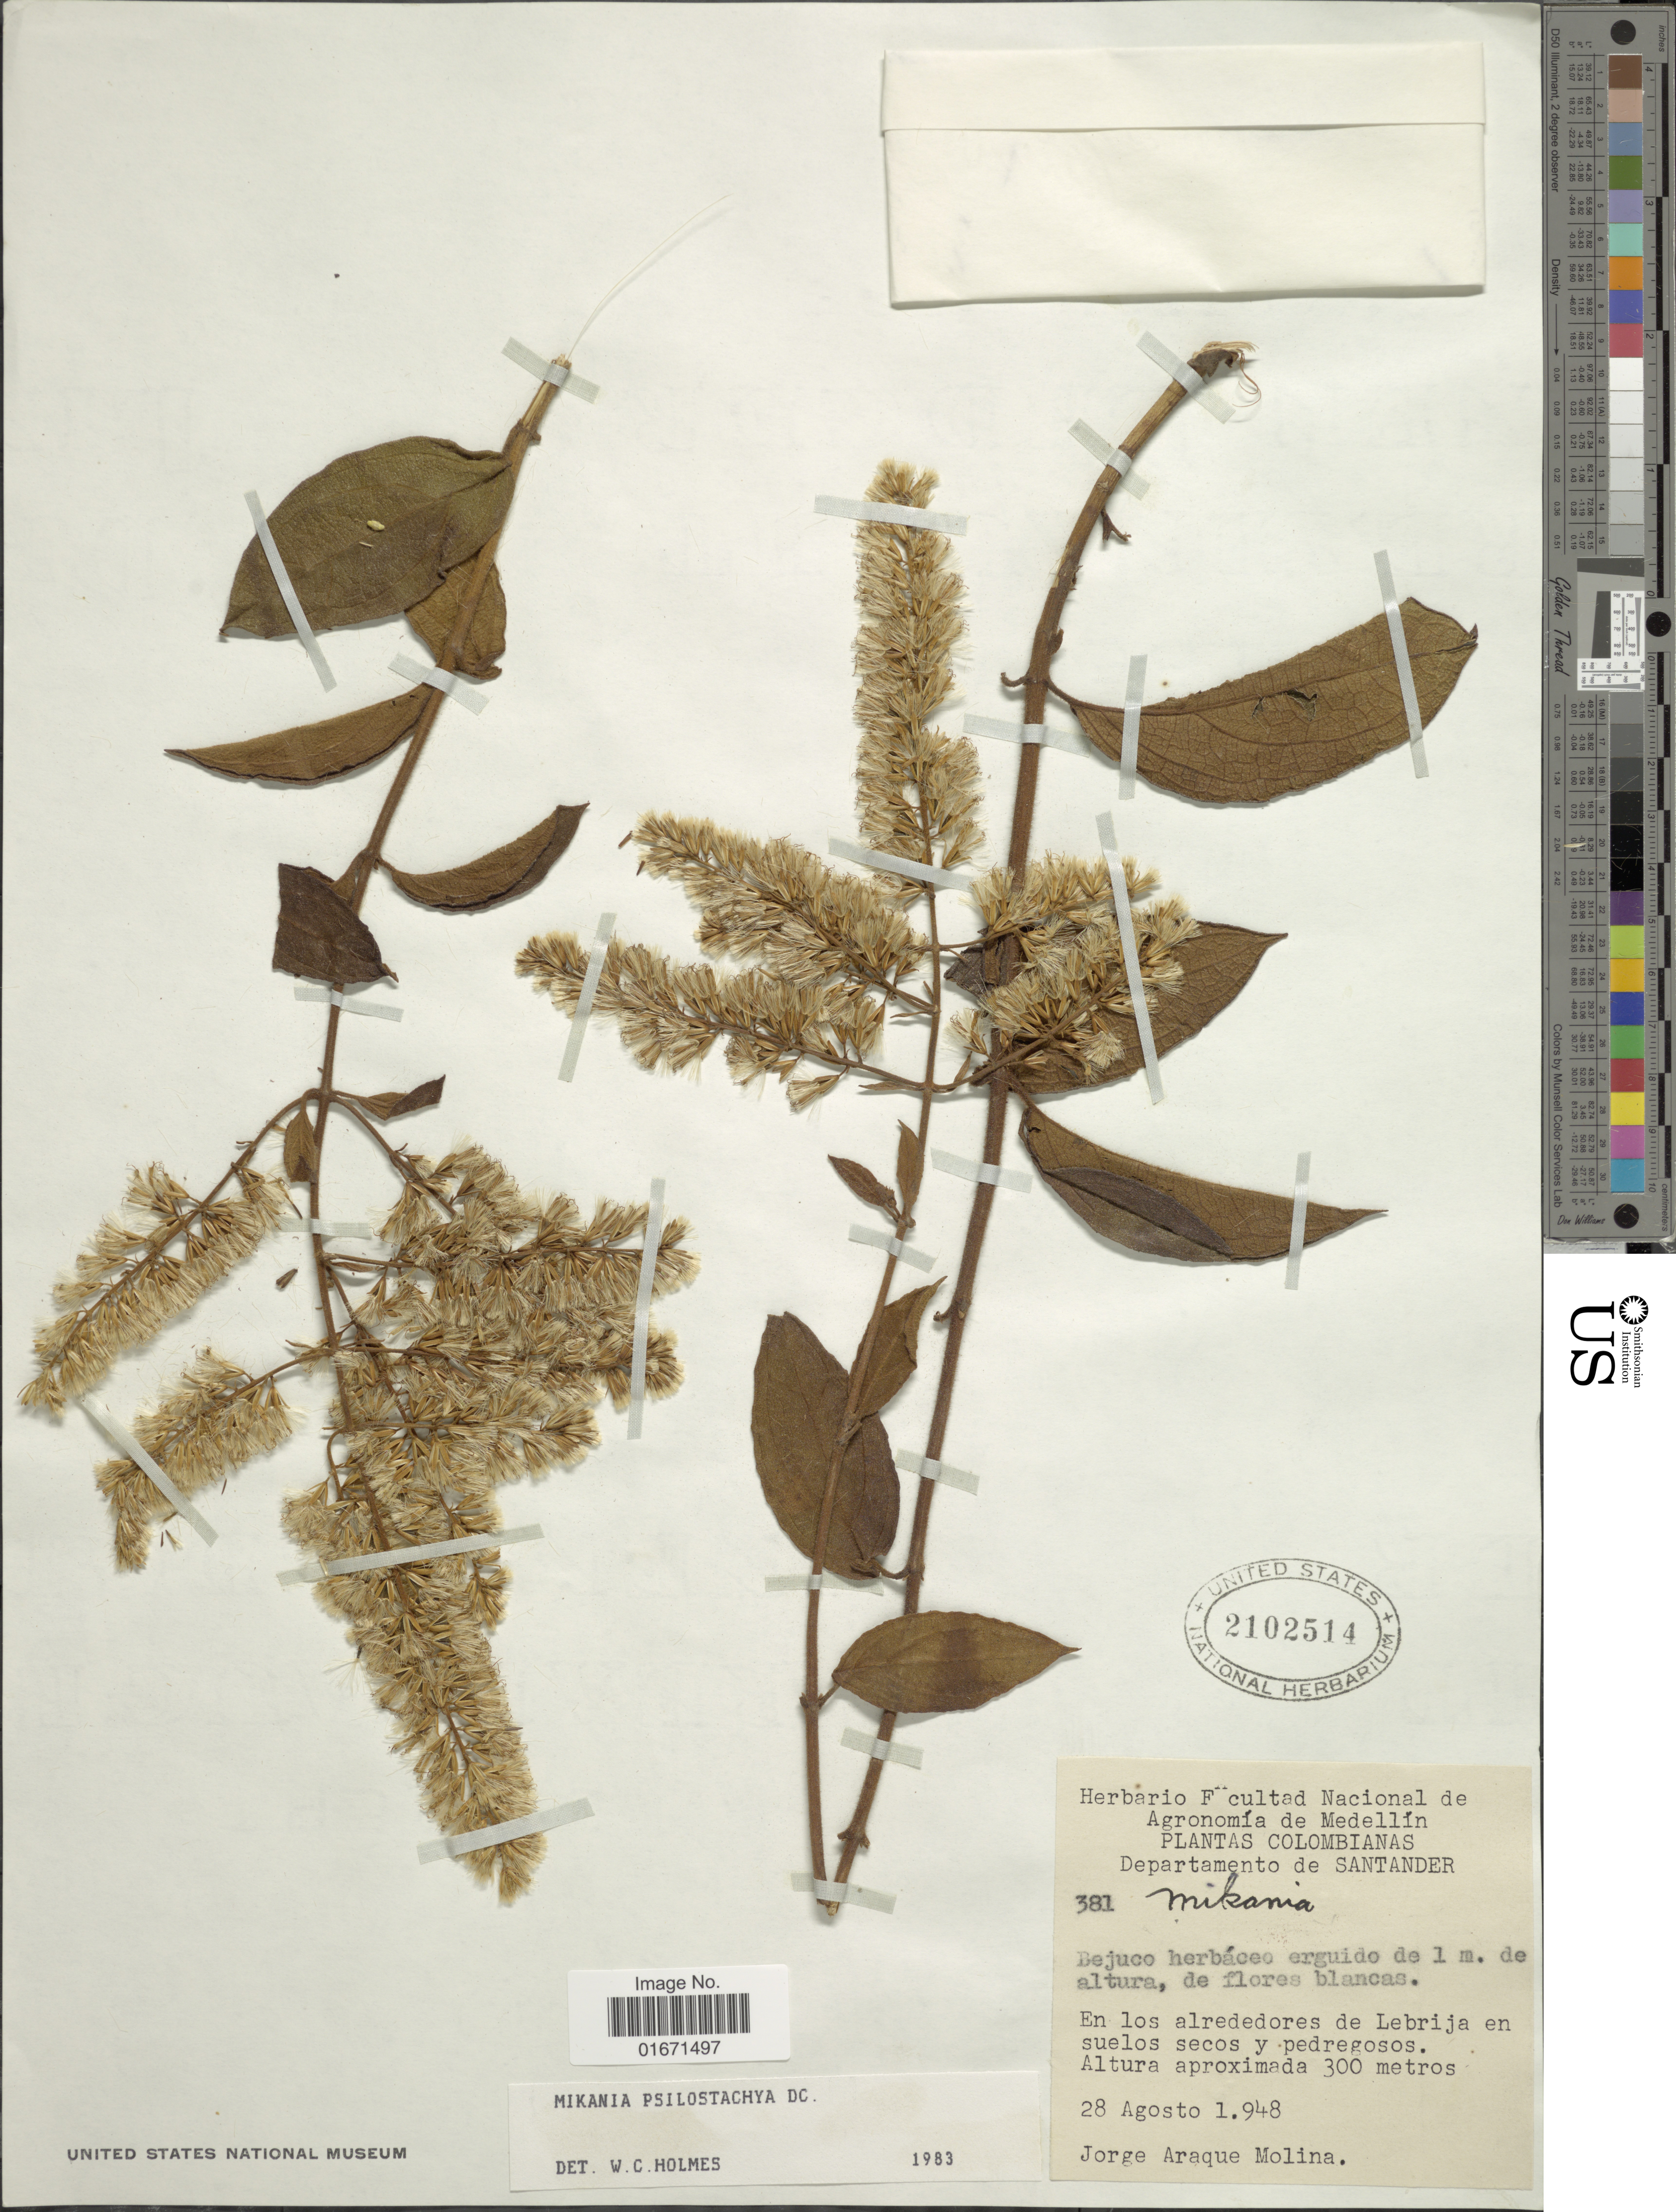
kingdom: Plantae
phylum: Tracheophyta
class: Magnoliopsida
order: Asterales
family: Asteraceae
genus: Mikania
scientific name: Mikania psilostachya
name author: DC.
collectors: J. Araque Molina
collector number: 381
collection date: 1948-08-28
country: Colombia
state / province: Santander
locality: Departamento de Santander. En los alrededores de Lebrija en suelos secos y pedregosos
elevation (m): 300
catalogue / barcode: US 2102514